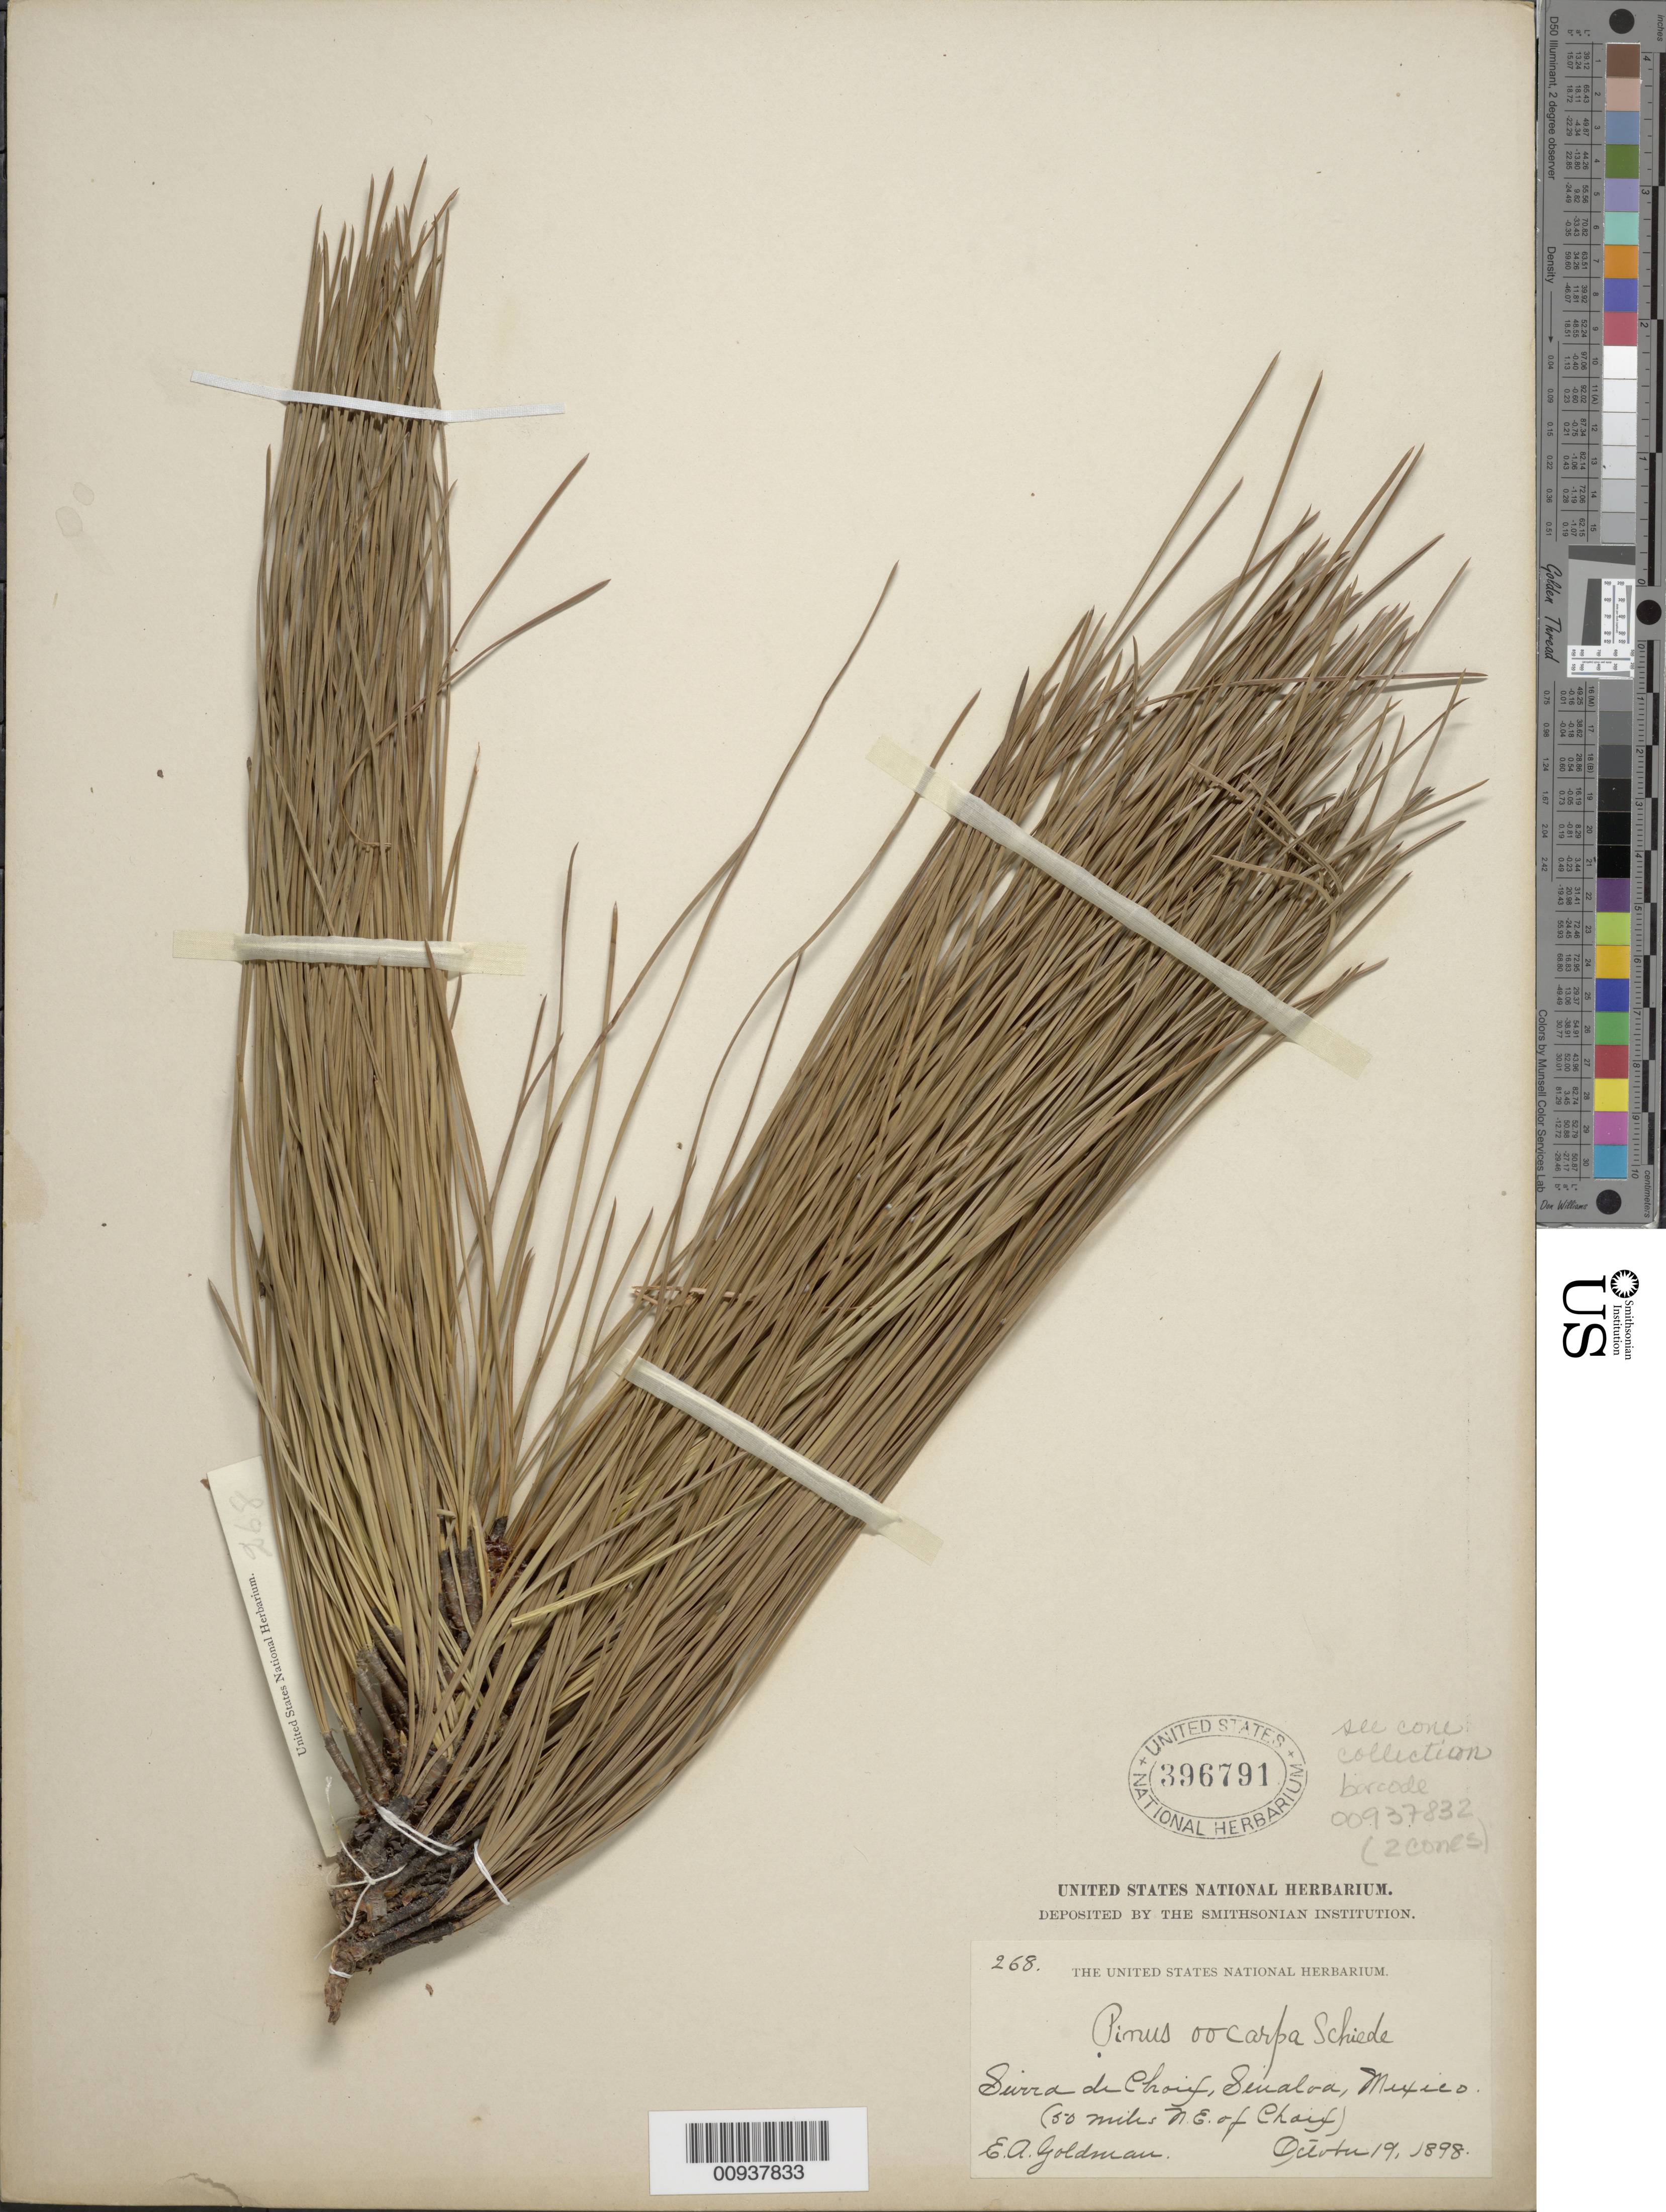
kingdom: Plantae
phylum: Tracheophyta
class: Pinopsida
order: Pinales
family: Pinaceae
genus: Pinus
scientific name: Pinus oocarpa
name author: Schiede ex Schltdl.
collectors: E. A. Goldman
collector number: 268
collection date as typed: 19 Oct 1898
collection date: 1898-10-19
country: Mexico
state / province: Sinaloa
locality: Sierra de Choix (50 miles NE of Choix).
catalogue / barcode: US 396791